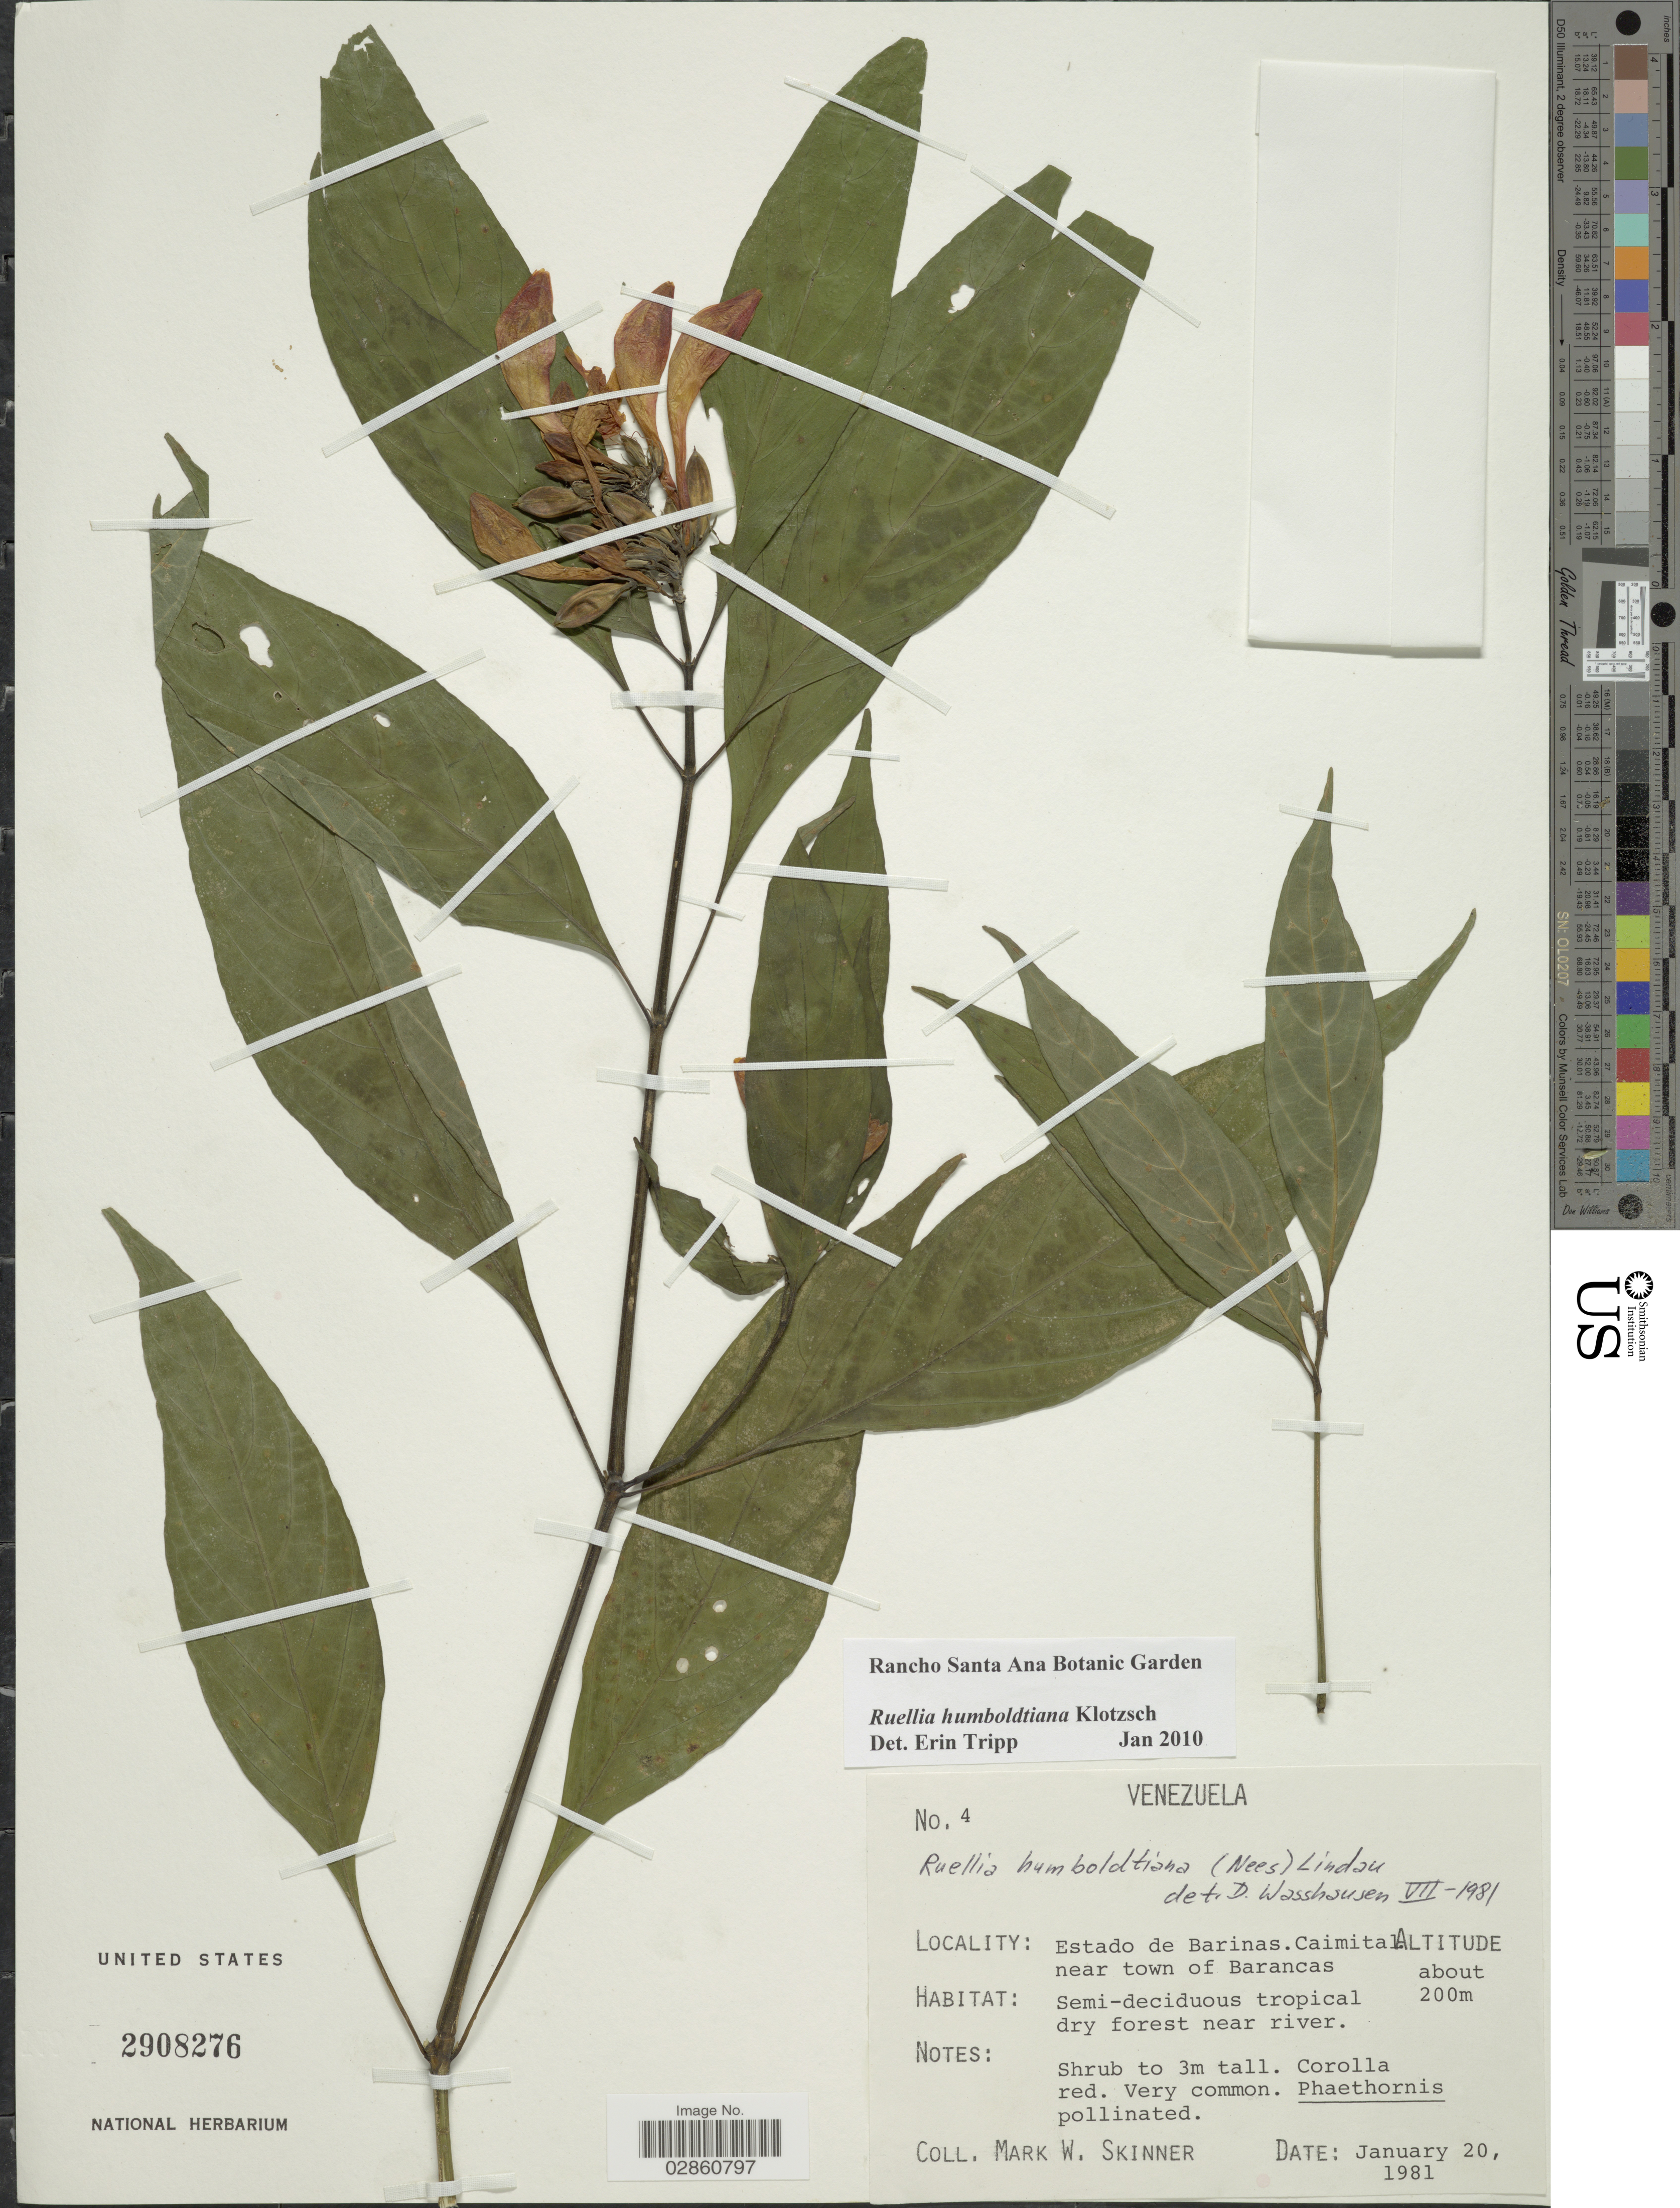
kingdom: Plantae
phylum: Tracheophyta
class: Magnoliopsida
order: Lamiales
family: Acanthaceae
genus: Ruellia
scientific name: Ruellia humboldtiana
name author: (Nees) Lindau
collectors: M. Skinner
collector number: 4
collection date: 1981-01-20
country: Venezuela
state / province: Barinas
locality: Estado de Barinas. Caimital, near town of Barancas.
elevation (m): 200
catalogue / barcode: US 2908276